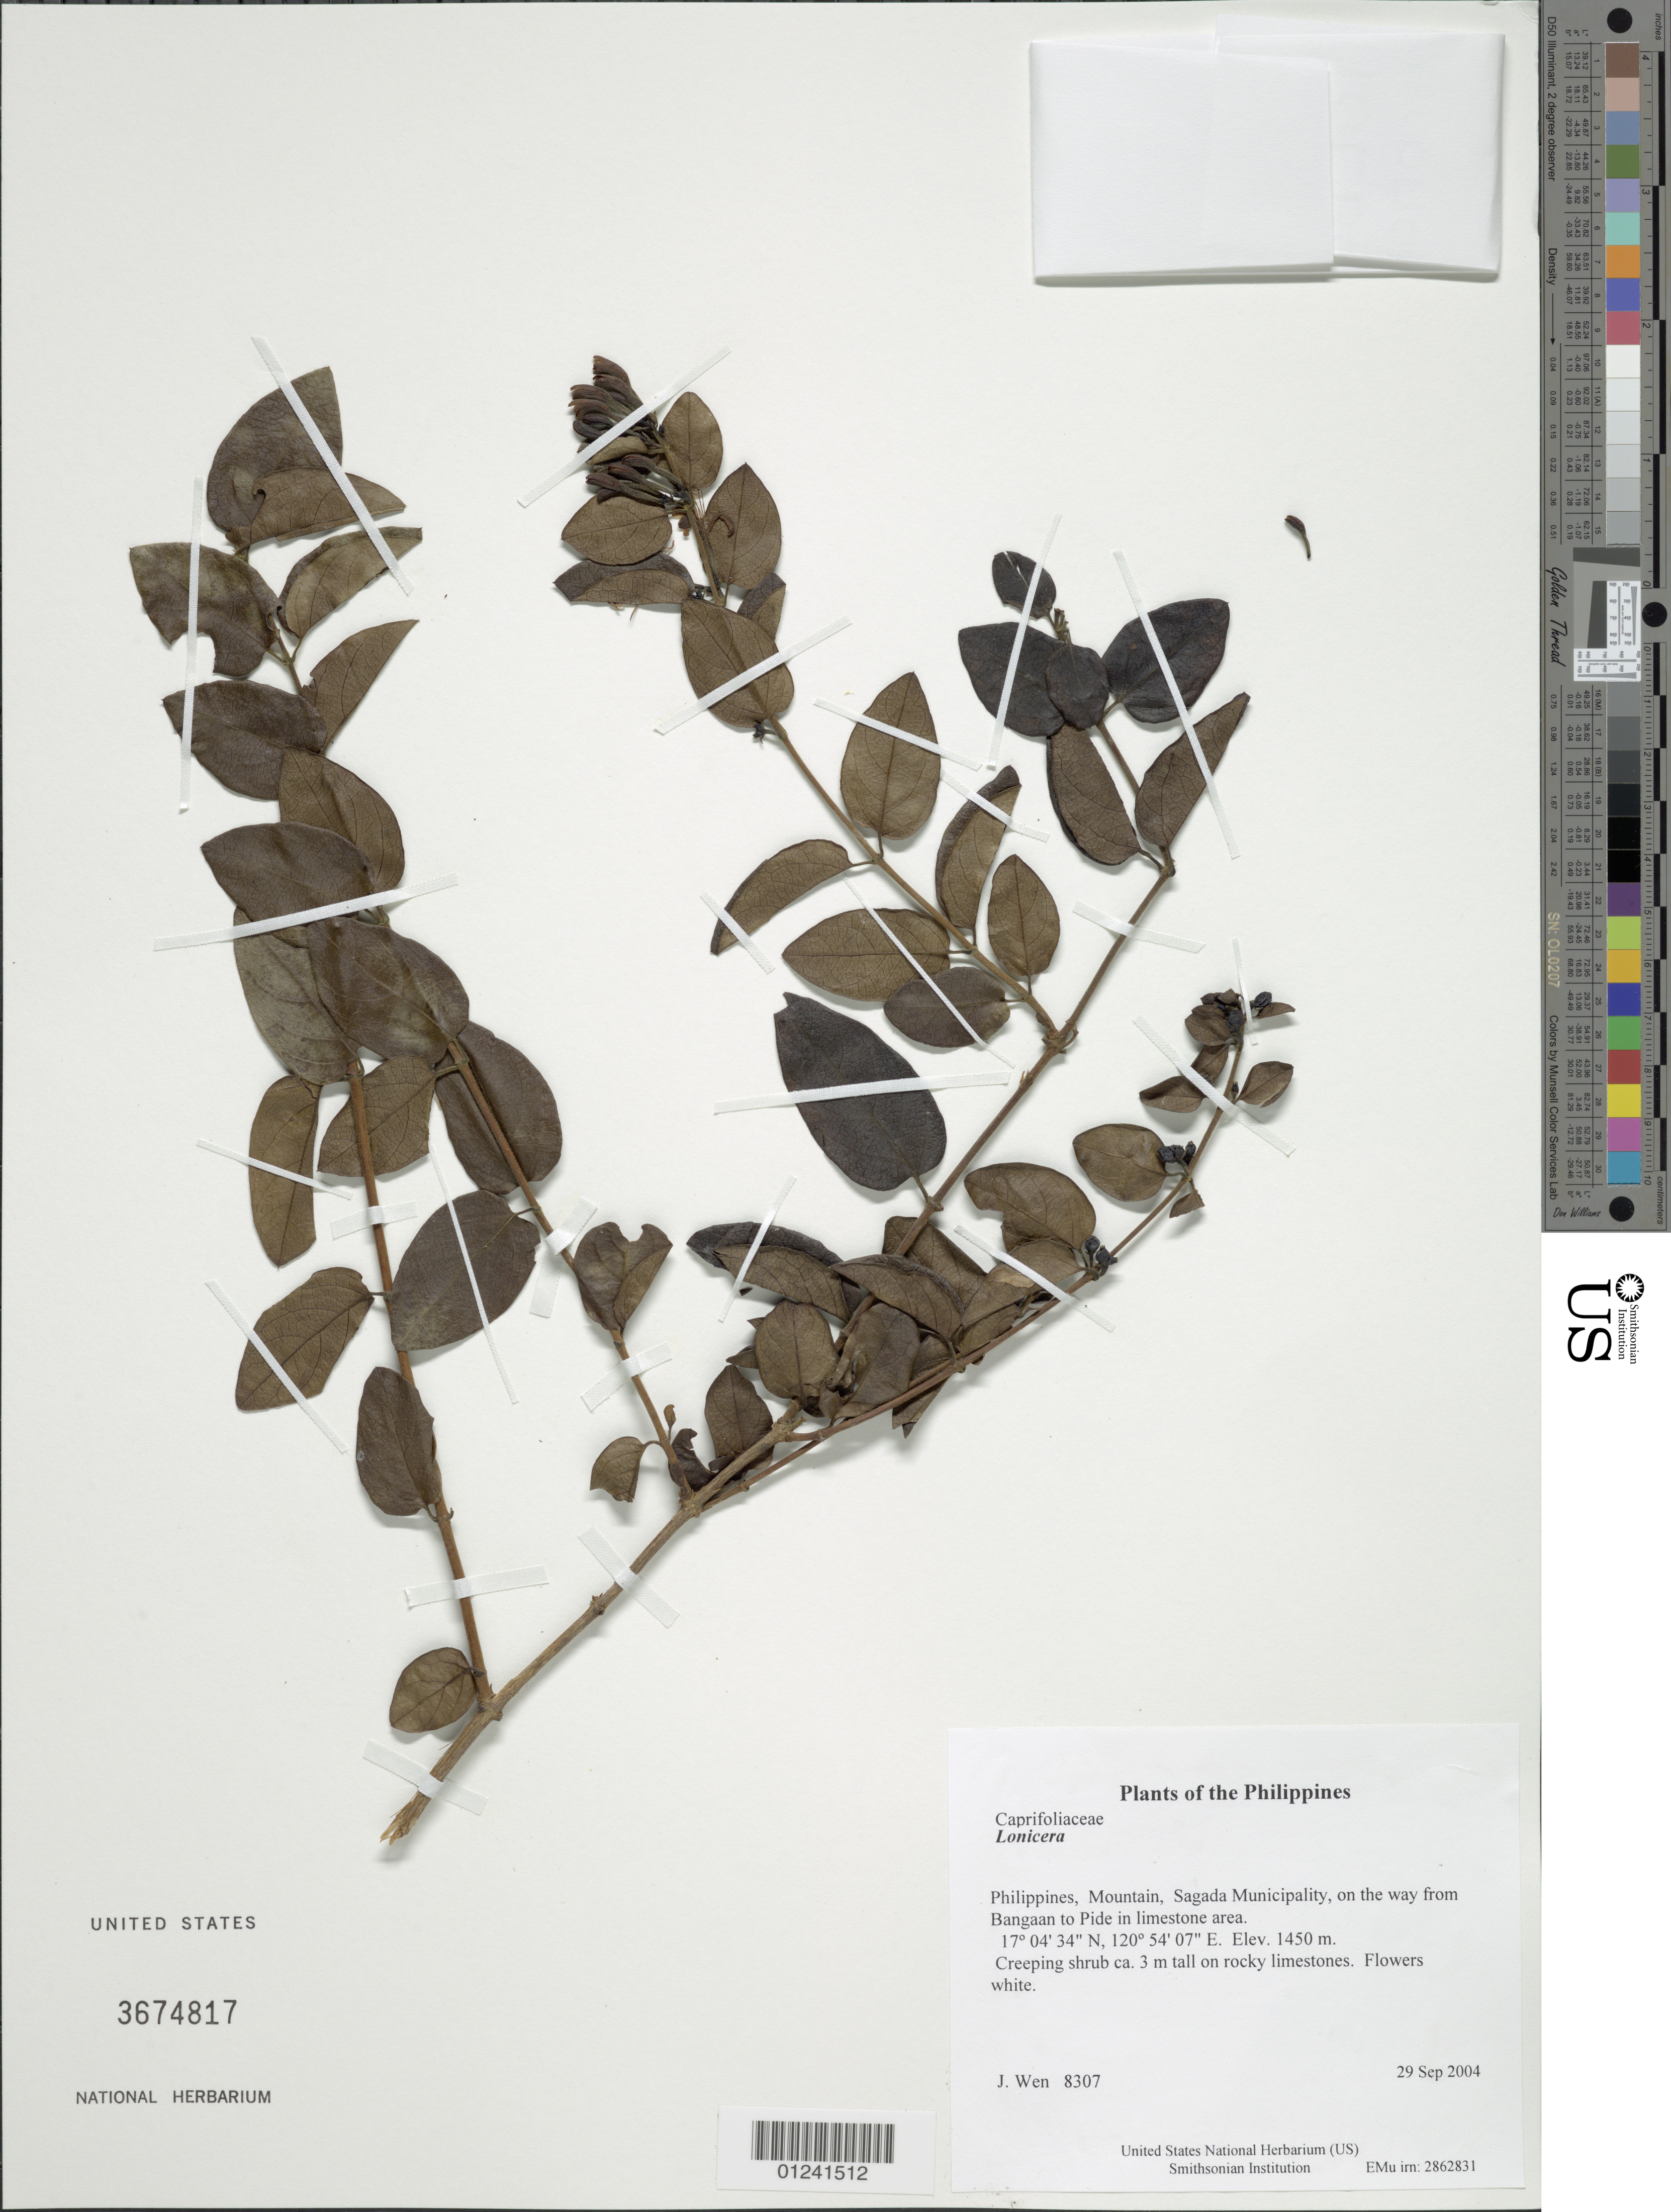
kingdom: Plantae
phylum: Tracheophyta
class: Magnoliopsida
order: Dipsacales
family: Caprifoliaceae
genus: Lonicera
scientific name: Lonicera sp.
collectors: J. Wen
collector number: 8307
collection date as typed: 29 Sep 2004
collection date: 2004-09-29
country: Philippines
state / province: Cordillera (Administrative Region)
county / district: Mountain province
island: Luzon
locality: Sagada Municipality, on the way from Bangaan to Pide in limestone area.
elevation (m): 1450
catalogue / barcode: US 3674817